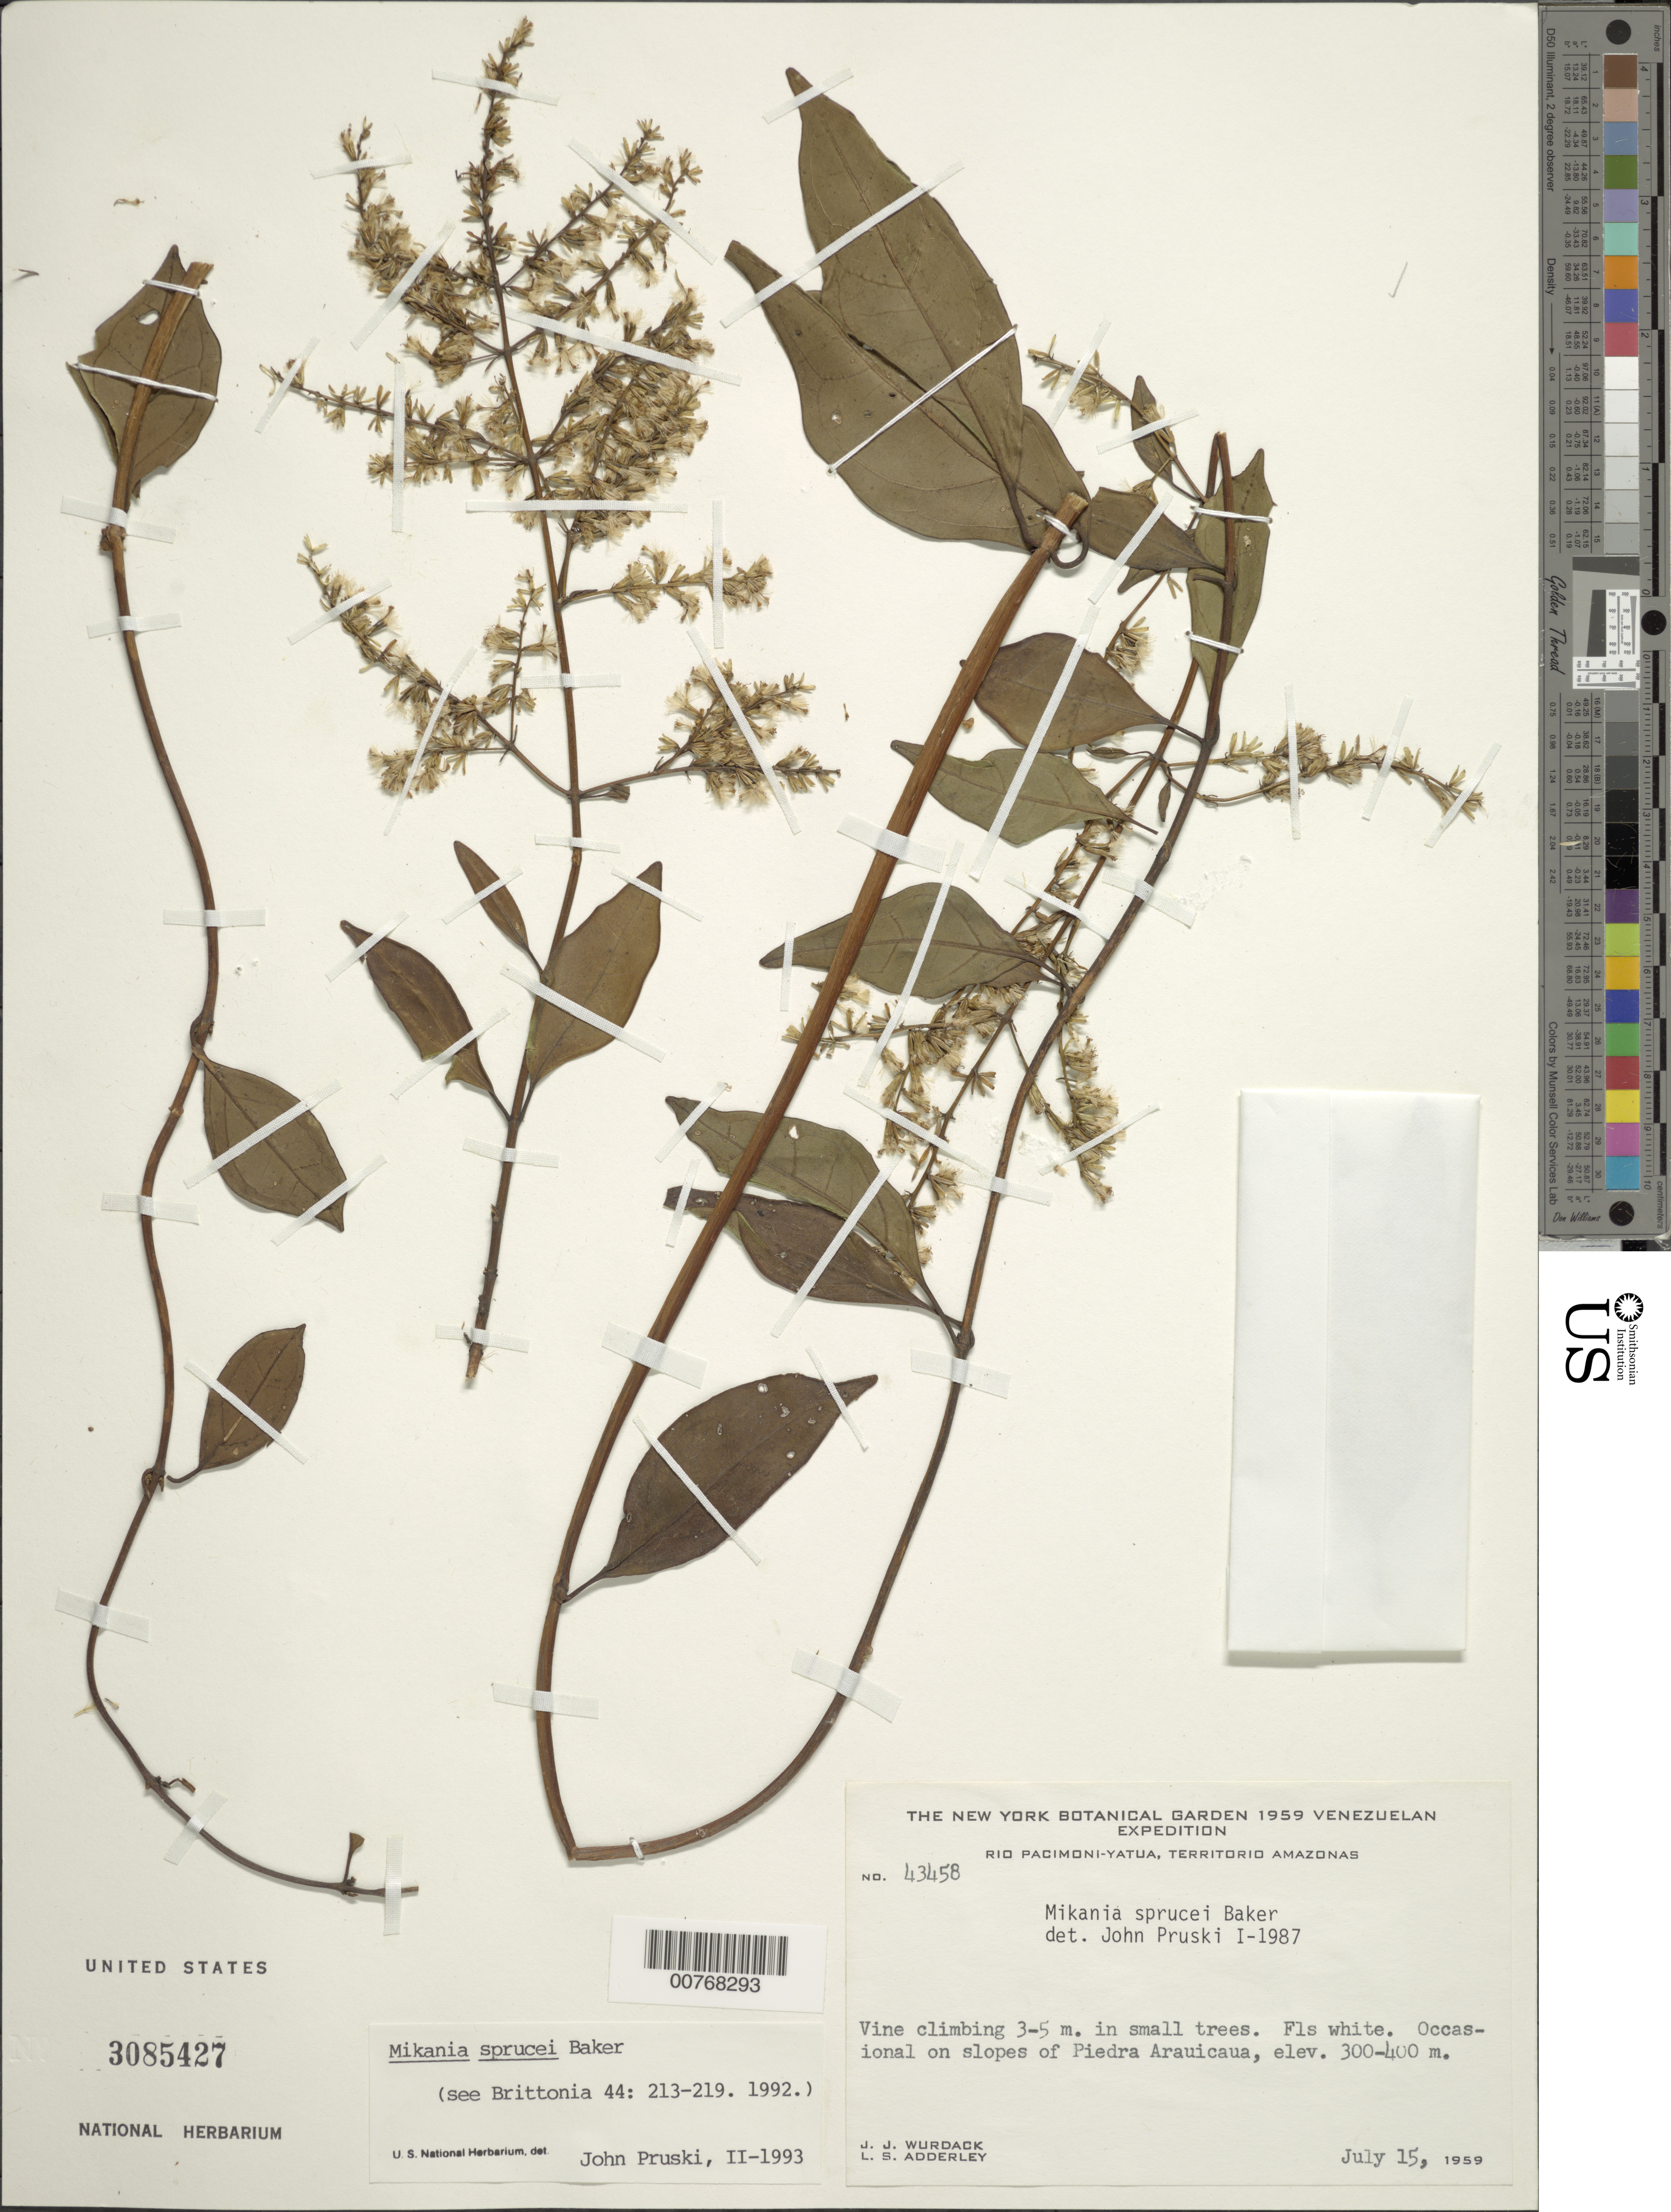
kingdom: Plantae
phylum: Tracheophyta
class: Magnoliopsida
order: Asterales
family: Asteraceae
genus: Mikania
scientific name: Mikania sprucei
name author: Baker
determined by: Pruski, J. F.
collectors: J. J. Wurdack & L. S. Adderley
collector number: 43458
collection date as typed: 15-Jul-59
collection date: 1959-07-15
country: Venezuela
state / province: Amazonas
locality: Piedra Arauicana, Río Pacimoni-Yatua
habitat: Slopes, climbing in trees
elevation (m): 300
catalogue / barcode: US 3085427